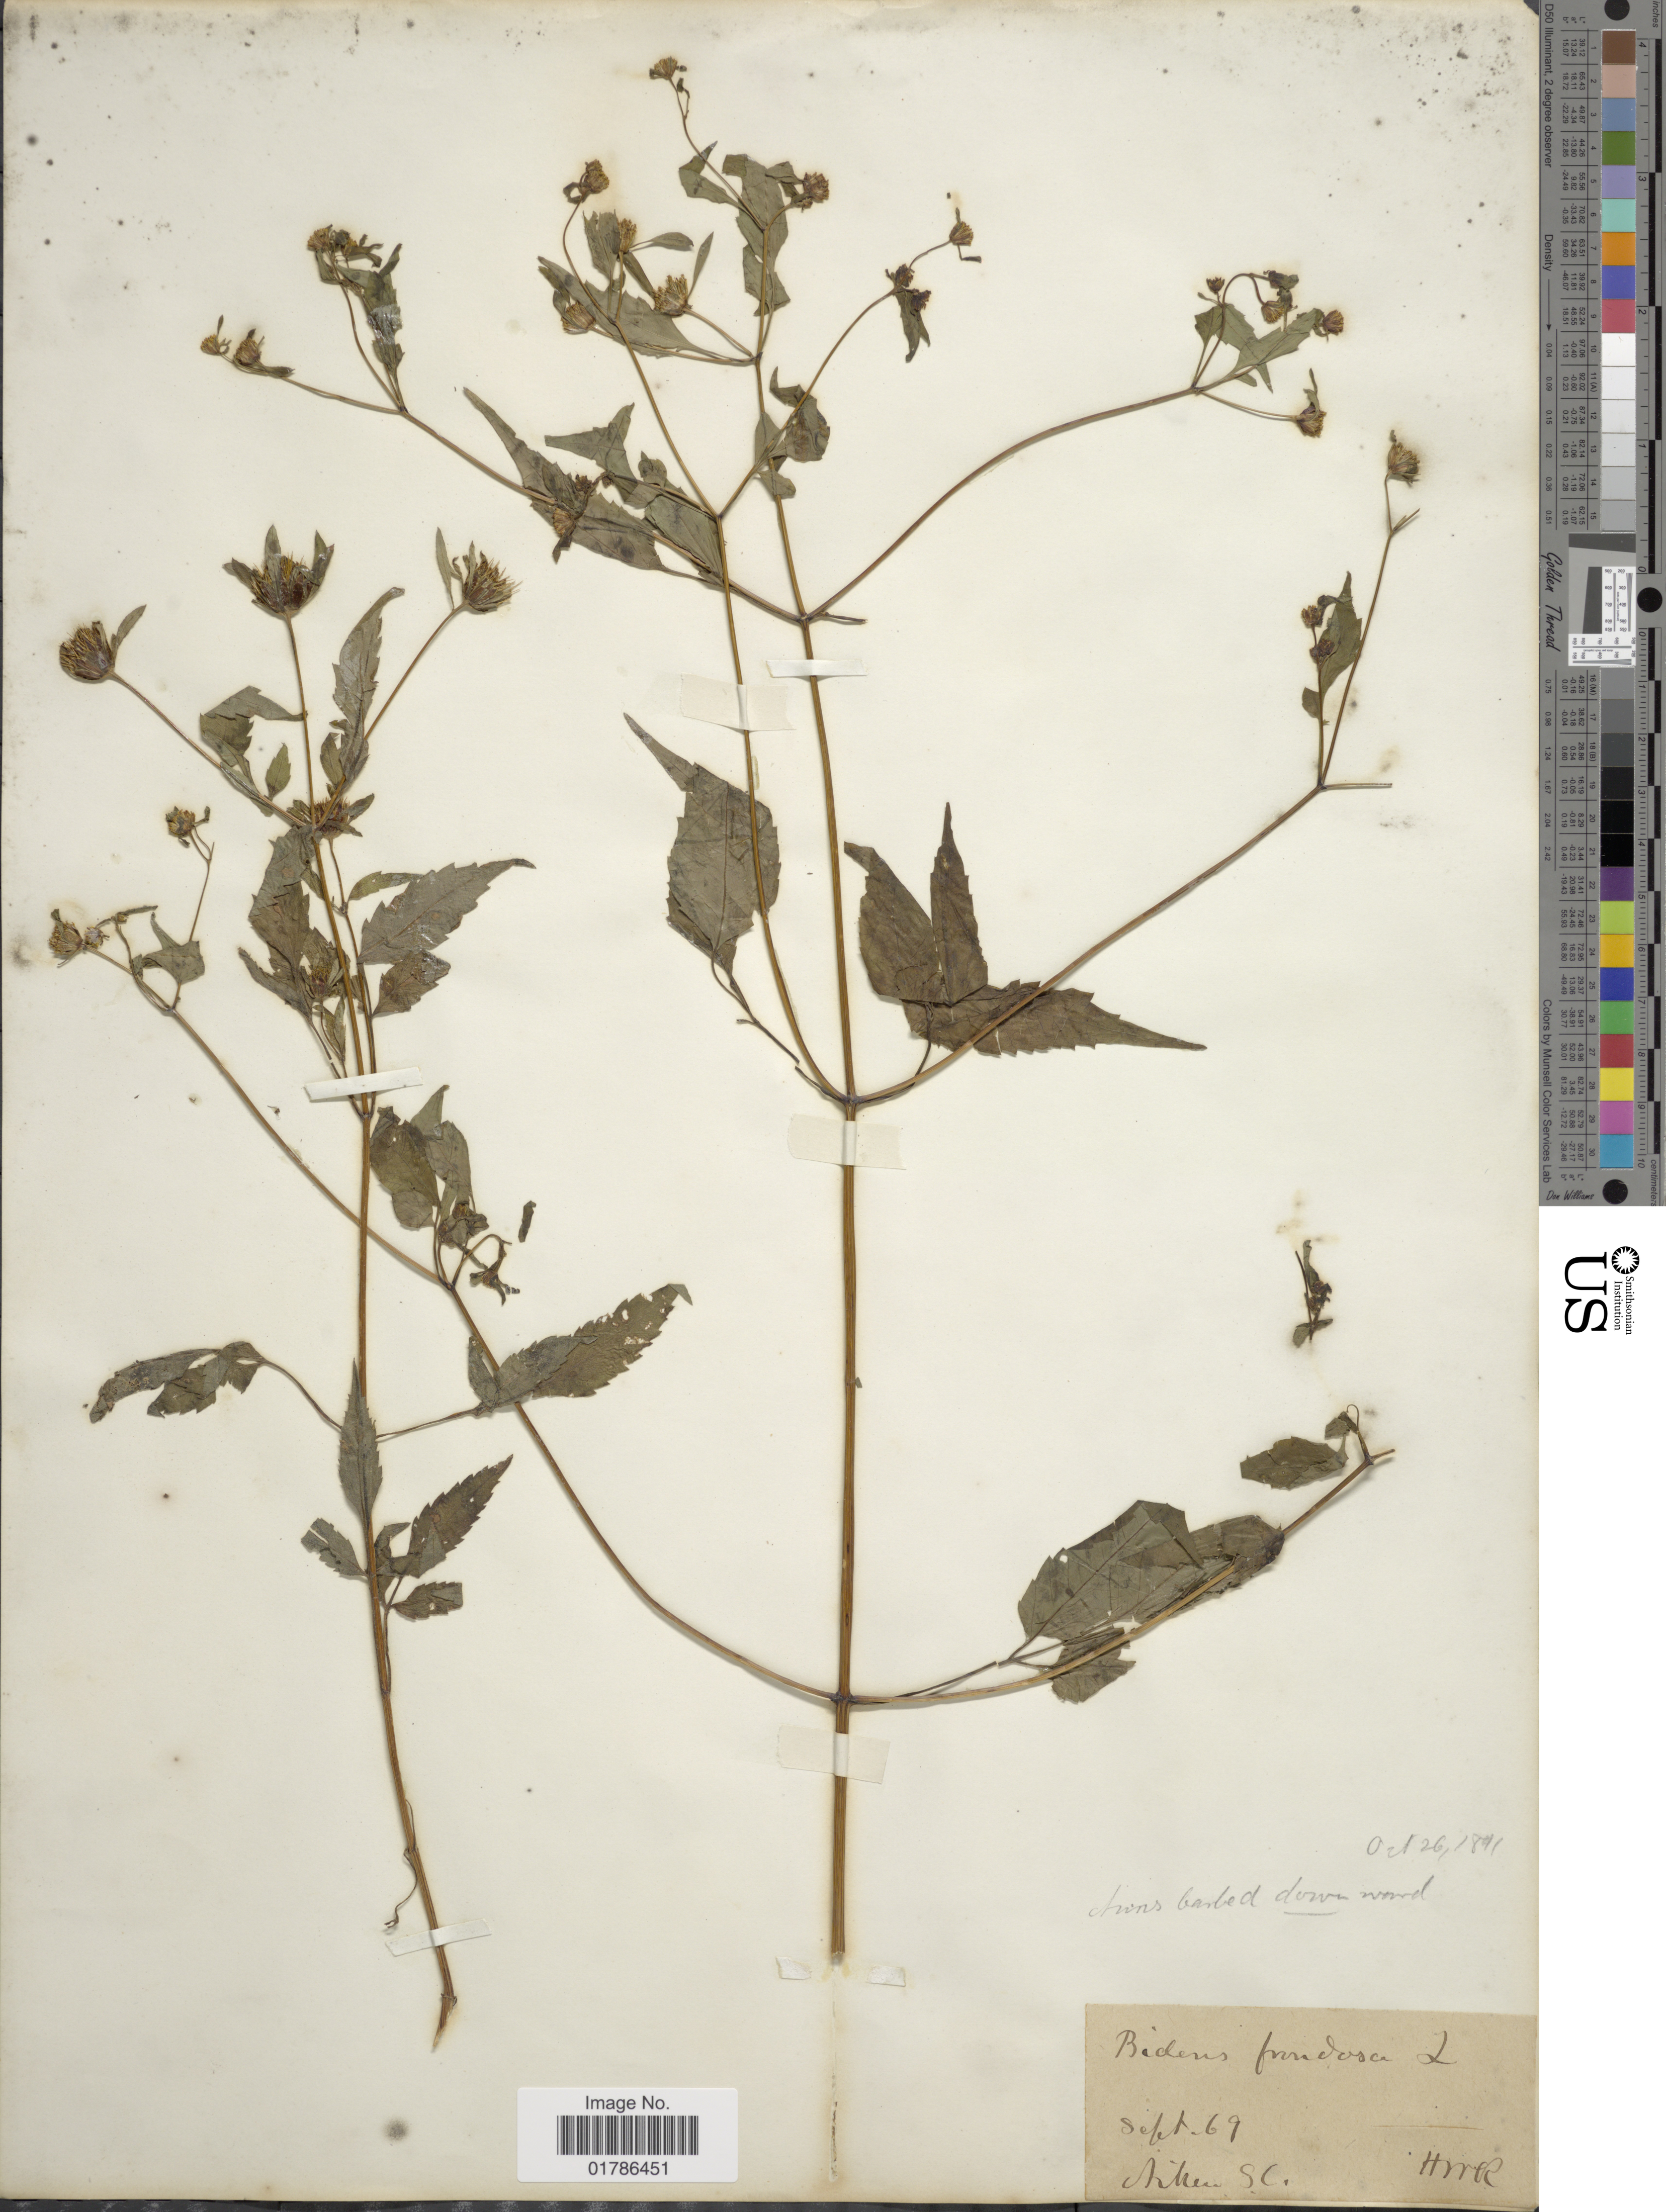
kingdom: Plantae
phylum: Tracheophyta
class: Magnoliopsida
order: Asterales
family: Asteraceae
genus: Bidens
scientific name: Bidens frondosa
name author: L.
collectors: H. W. R.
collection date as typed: Transcribed d/m/y: /9/69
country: United States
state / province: South Carolina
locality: Aiken